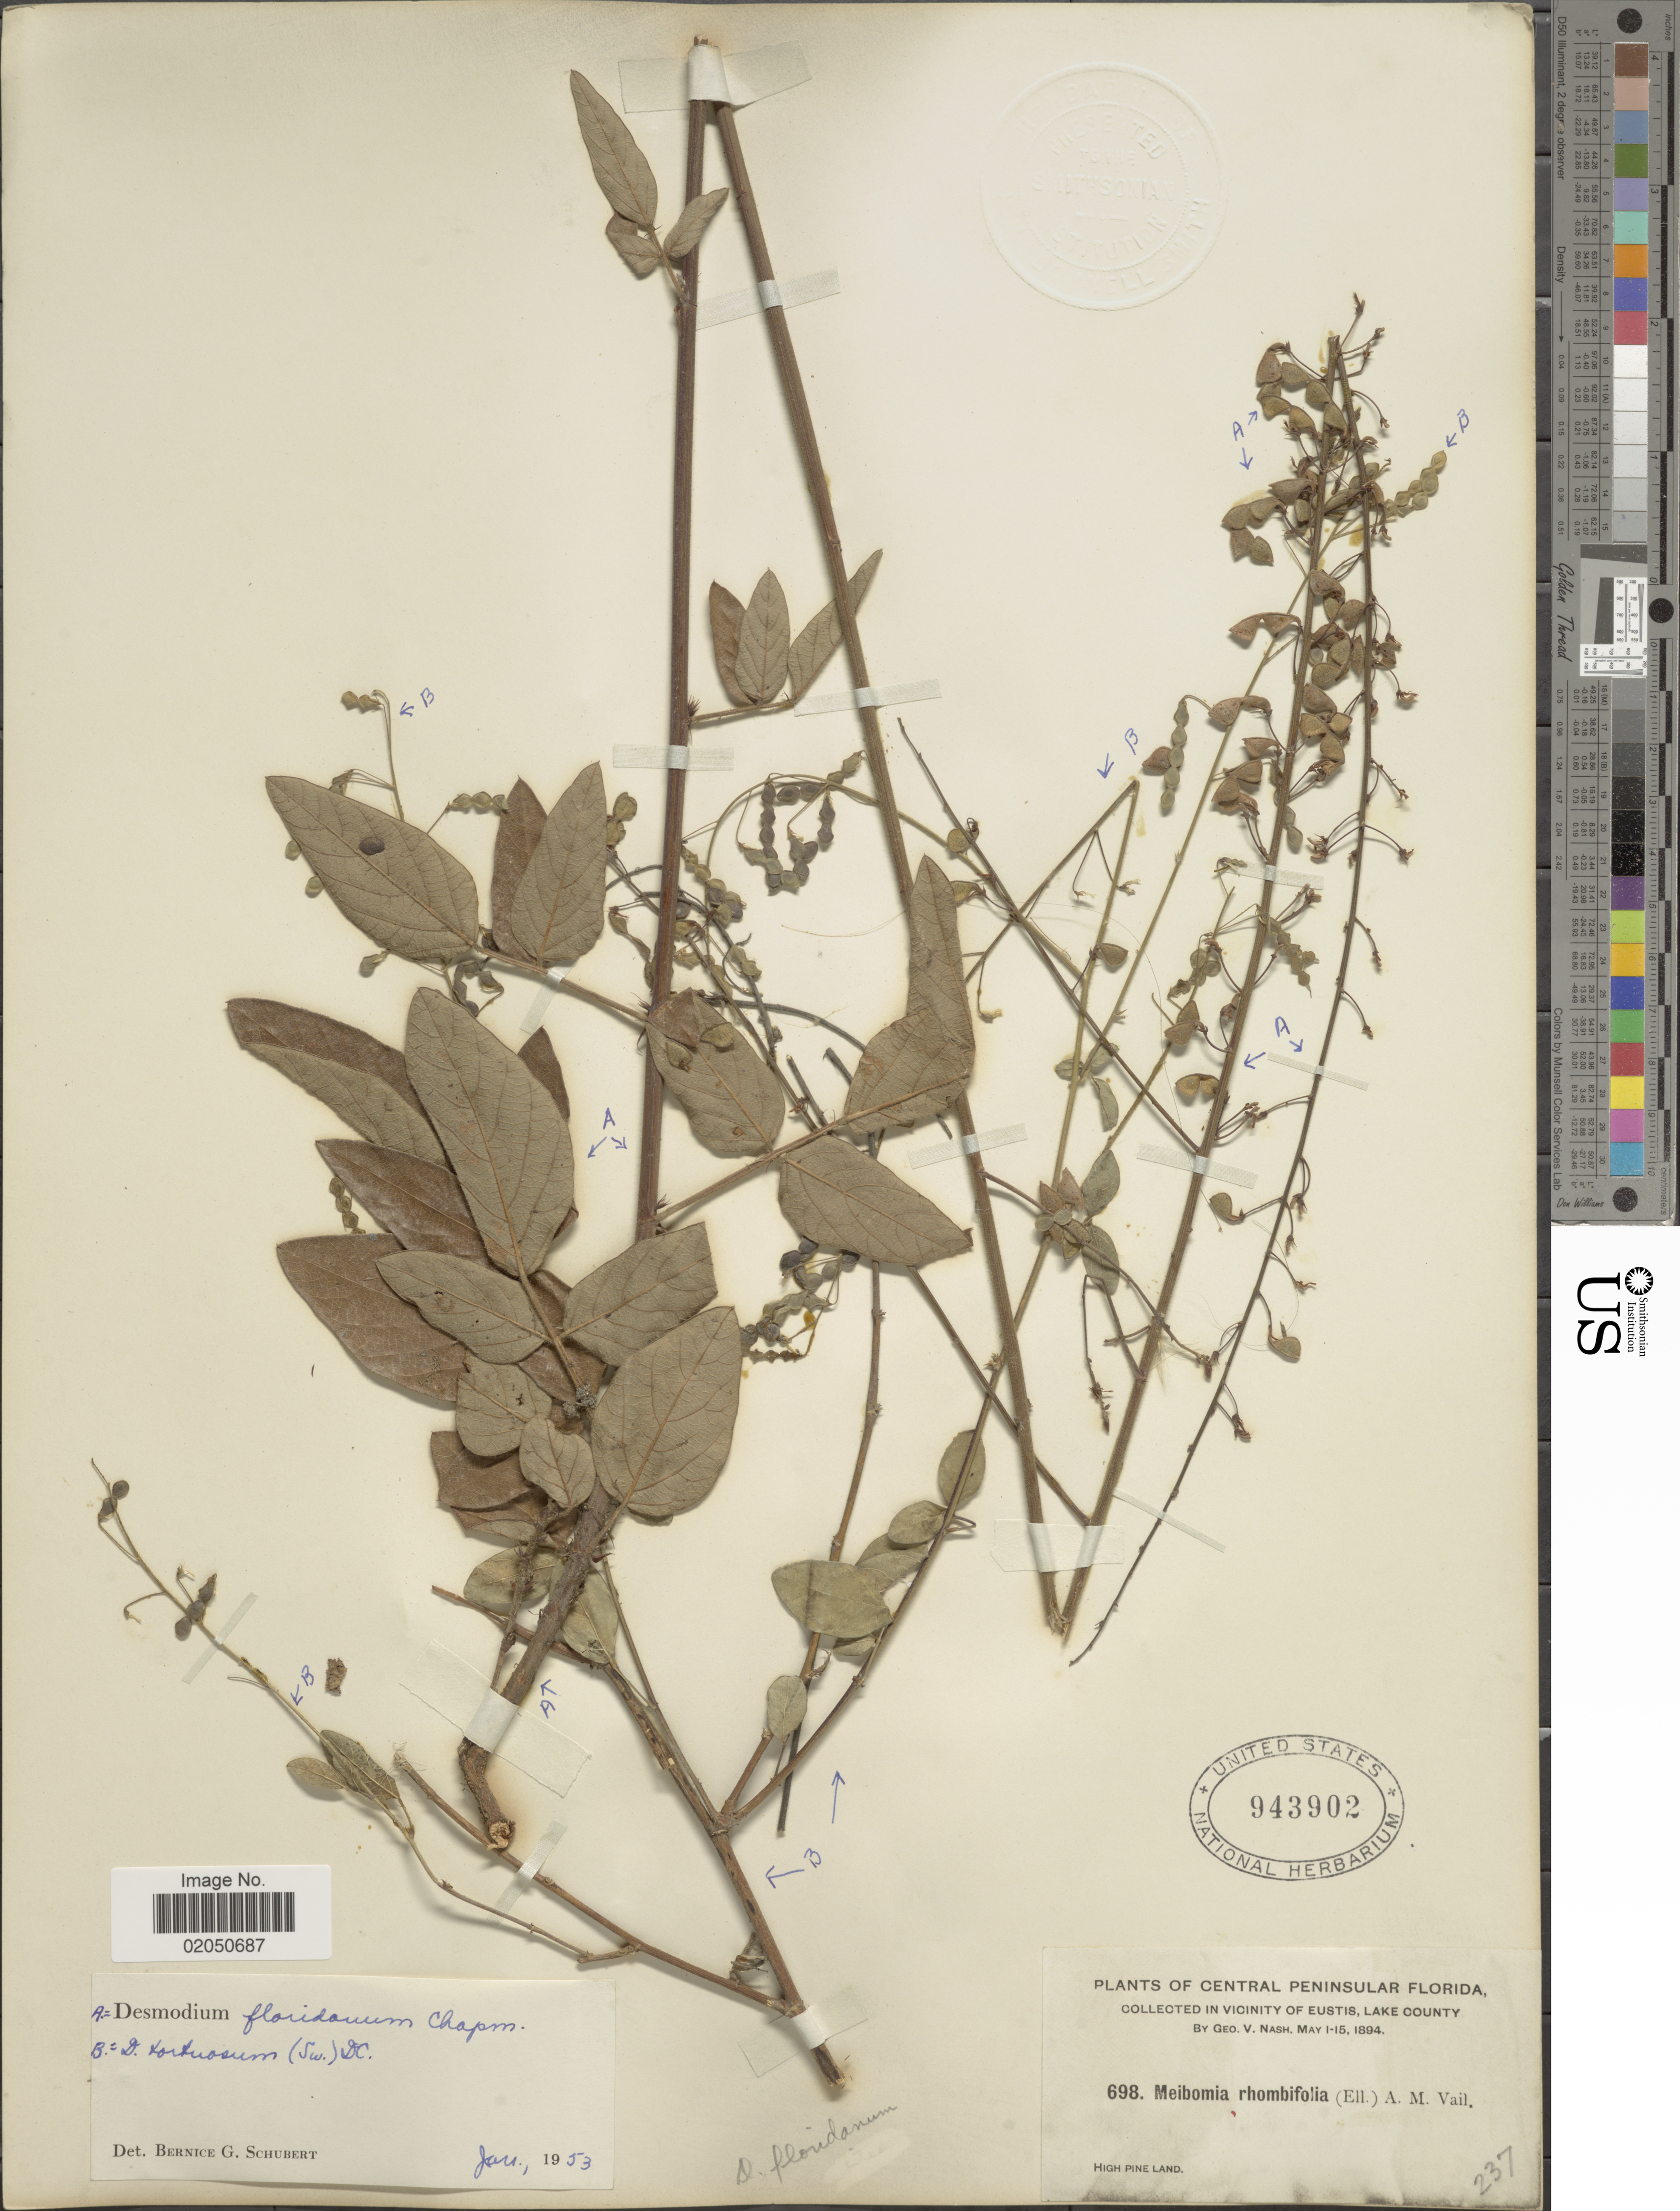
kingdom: Plantae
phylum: Tracheophyta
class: Magnoliopsida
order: Fabales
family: Fabaceae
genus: Desmodium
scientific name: Desmodium floridanum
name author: Chapm.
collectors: G. V. Nash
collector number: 698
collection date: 1894-05-01/1894-05-15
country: United States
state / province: Florida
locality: Central Peninsular Florida, Vicinity of Eustis, Lake County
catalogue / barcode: US 943902